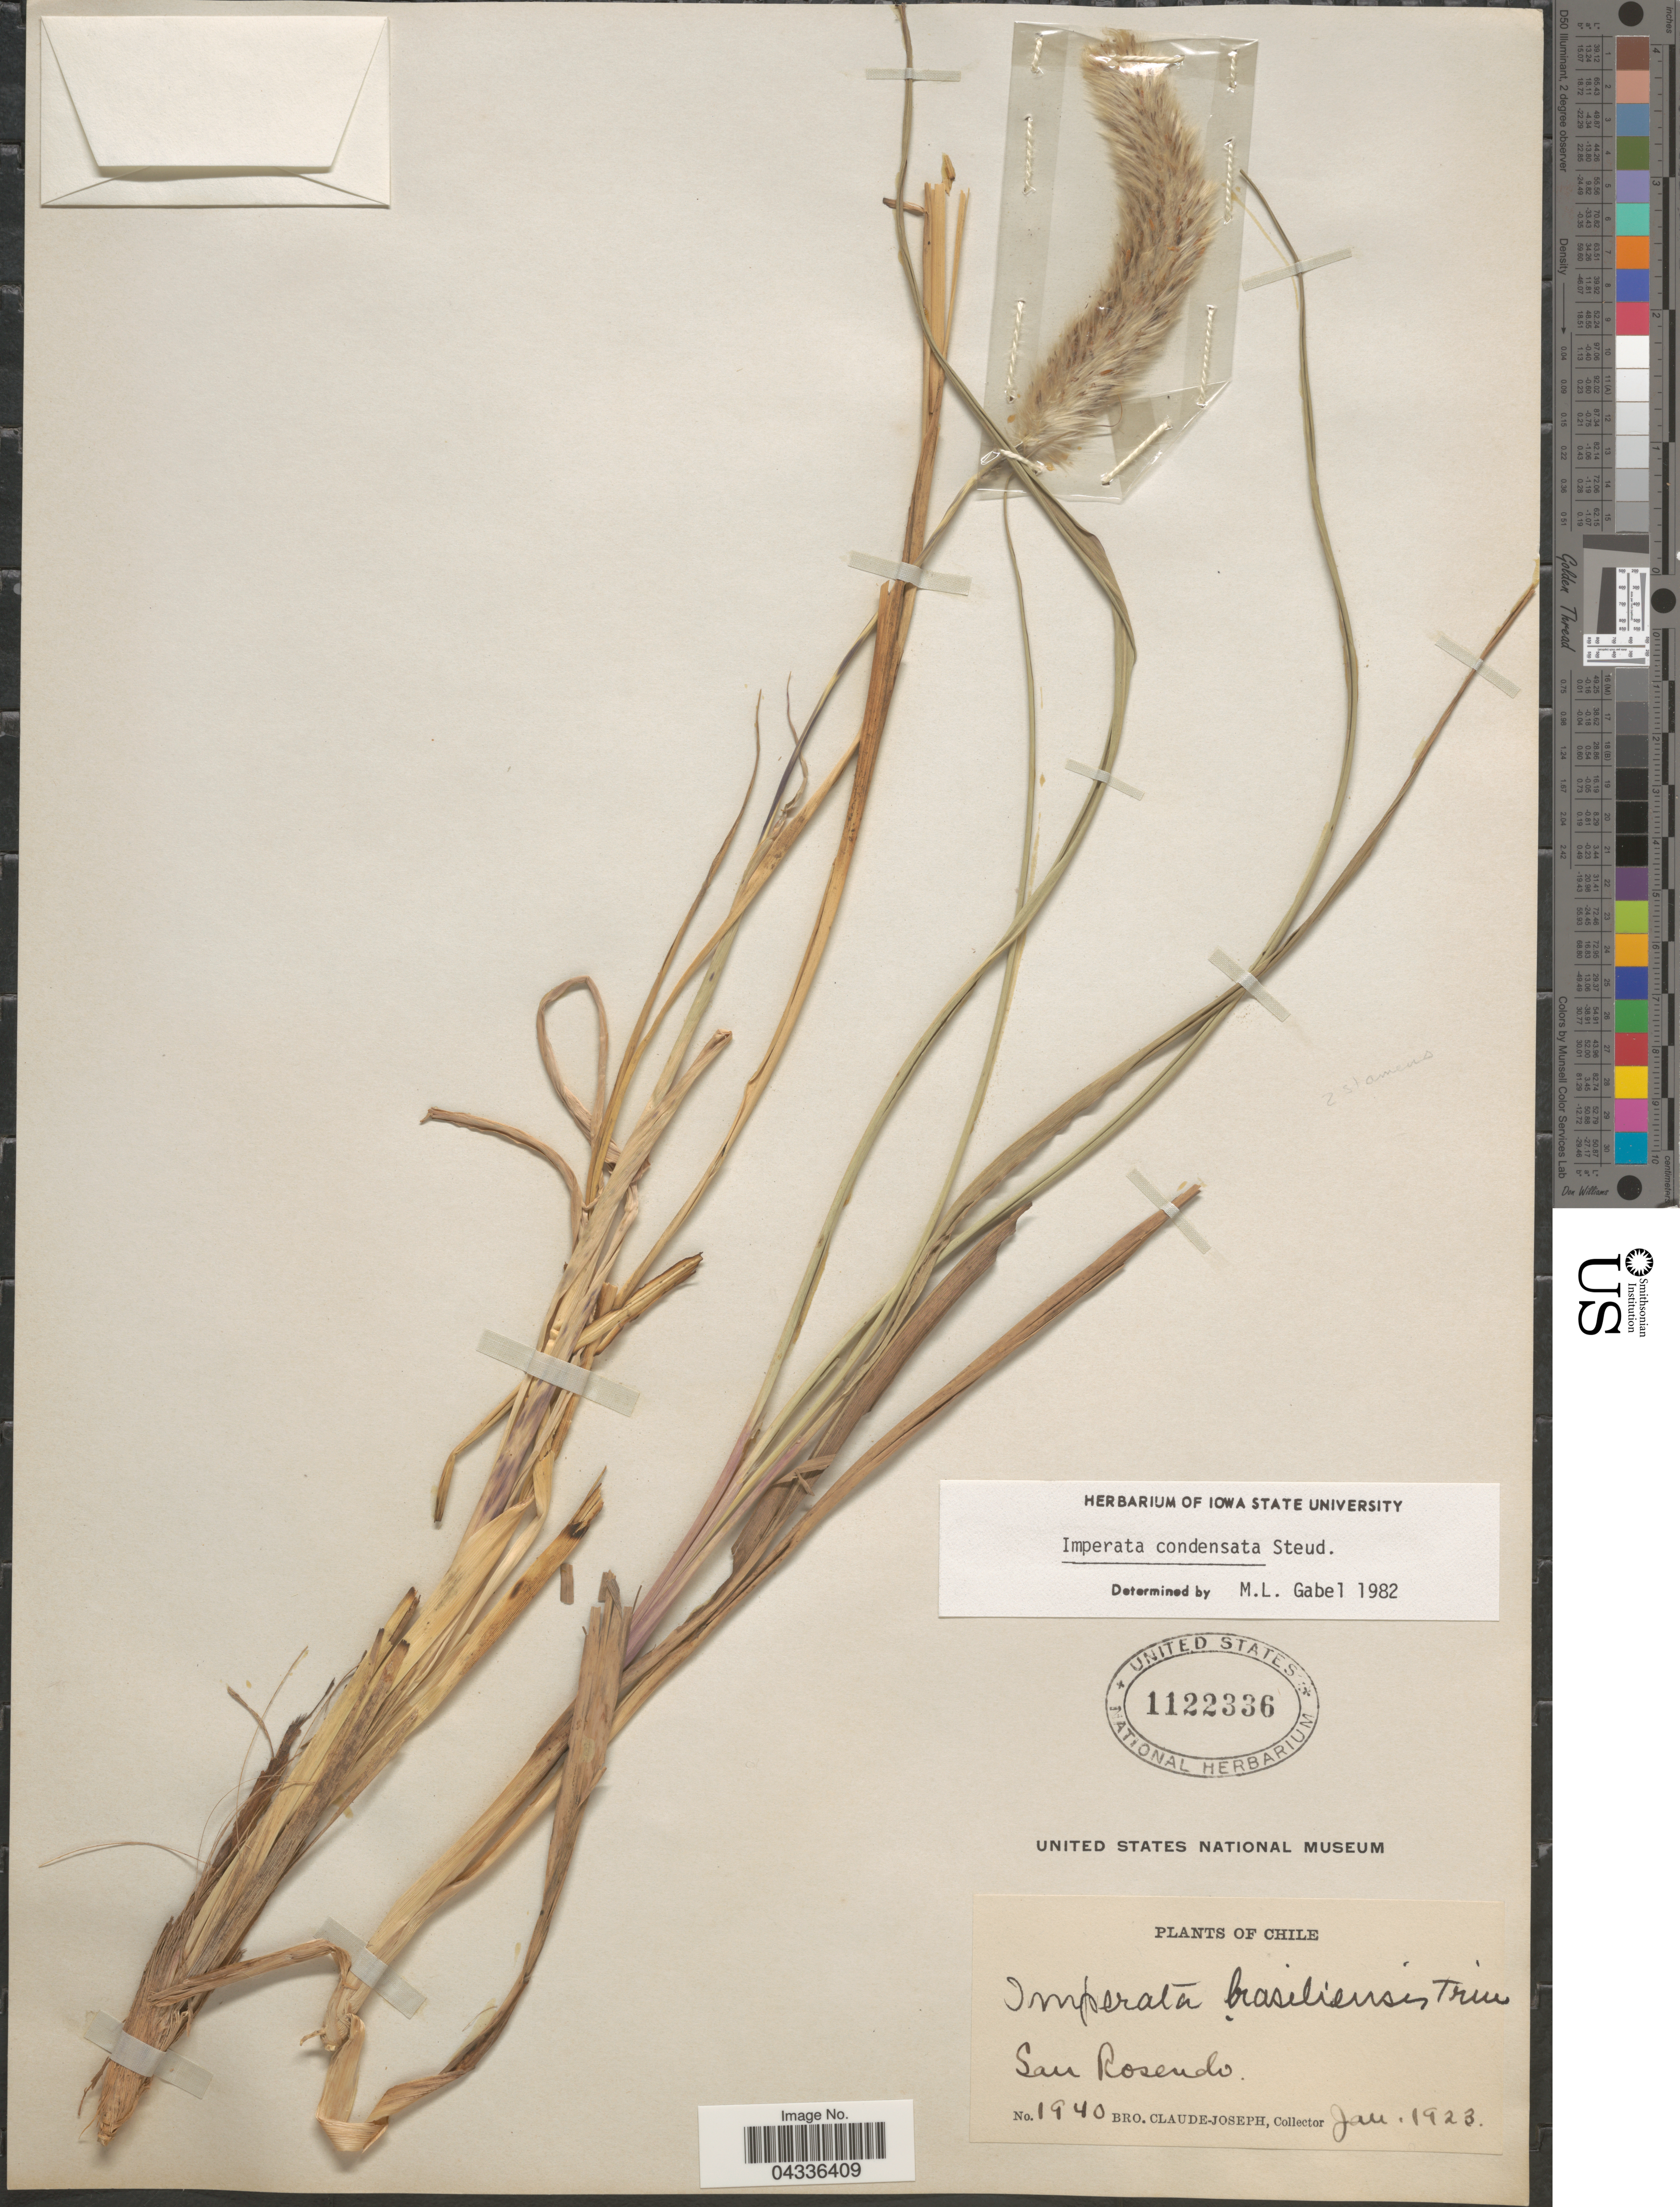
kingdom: Plantae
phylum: Tracheophyta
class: Liliopsida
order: Poales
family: Poaceae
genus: Imperata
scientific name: Imperata condensata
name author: Steud.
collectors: Bro. Claude-Joseph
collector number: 1940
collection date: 1923-01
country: Chile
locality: San Rosendo.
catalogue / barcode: US 1122336